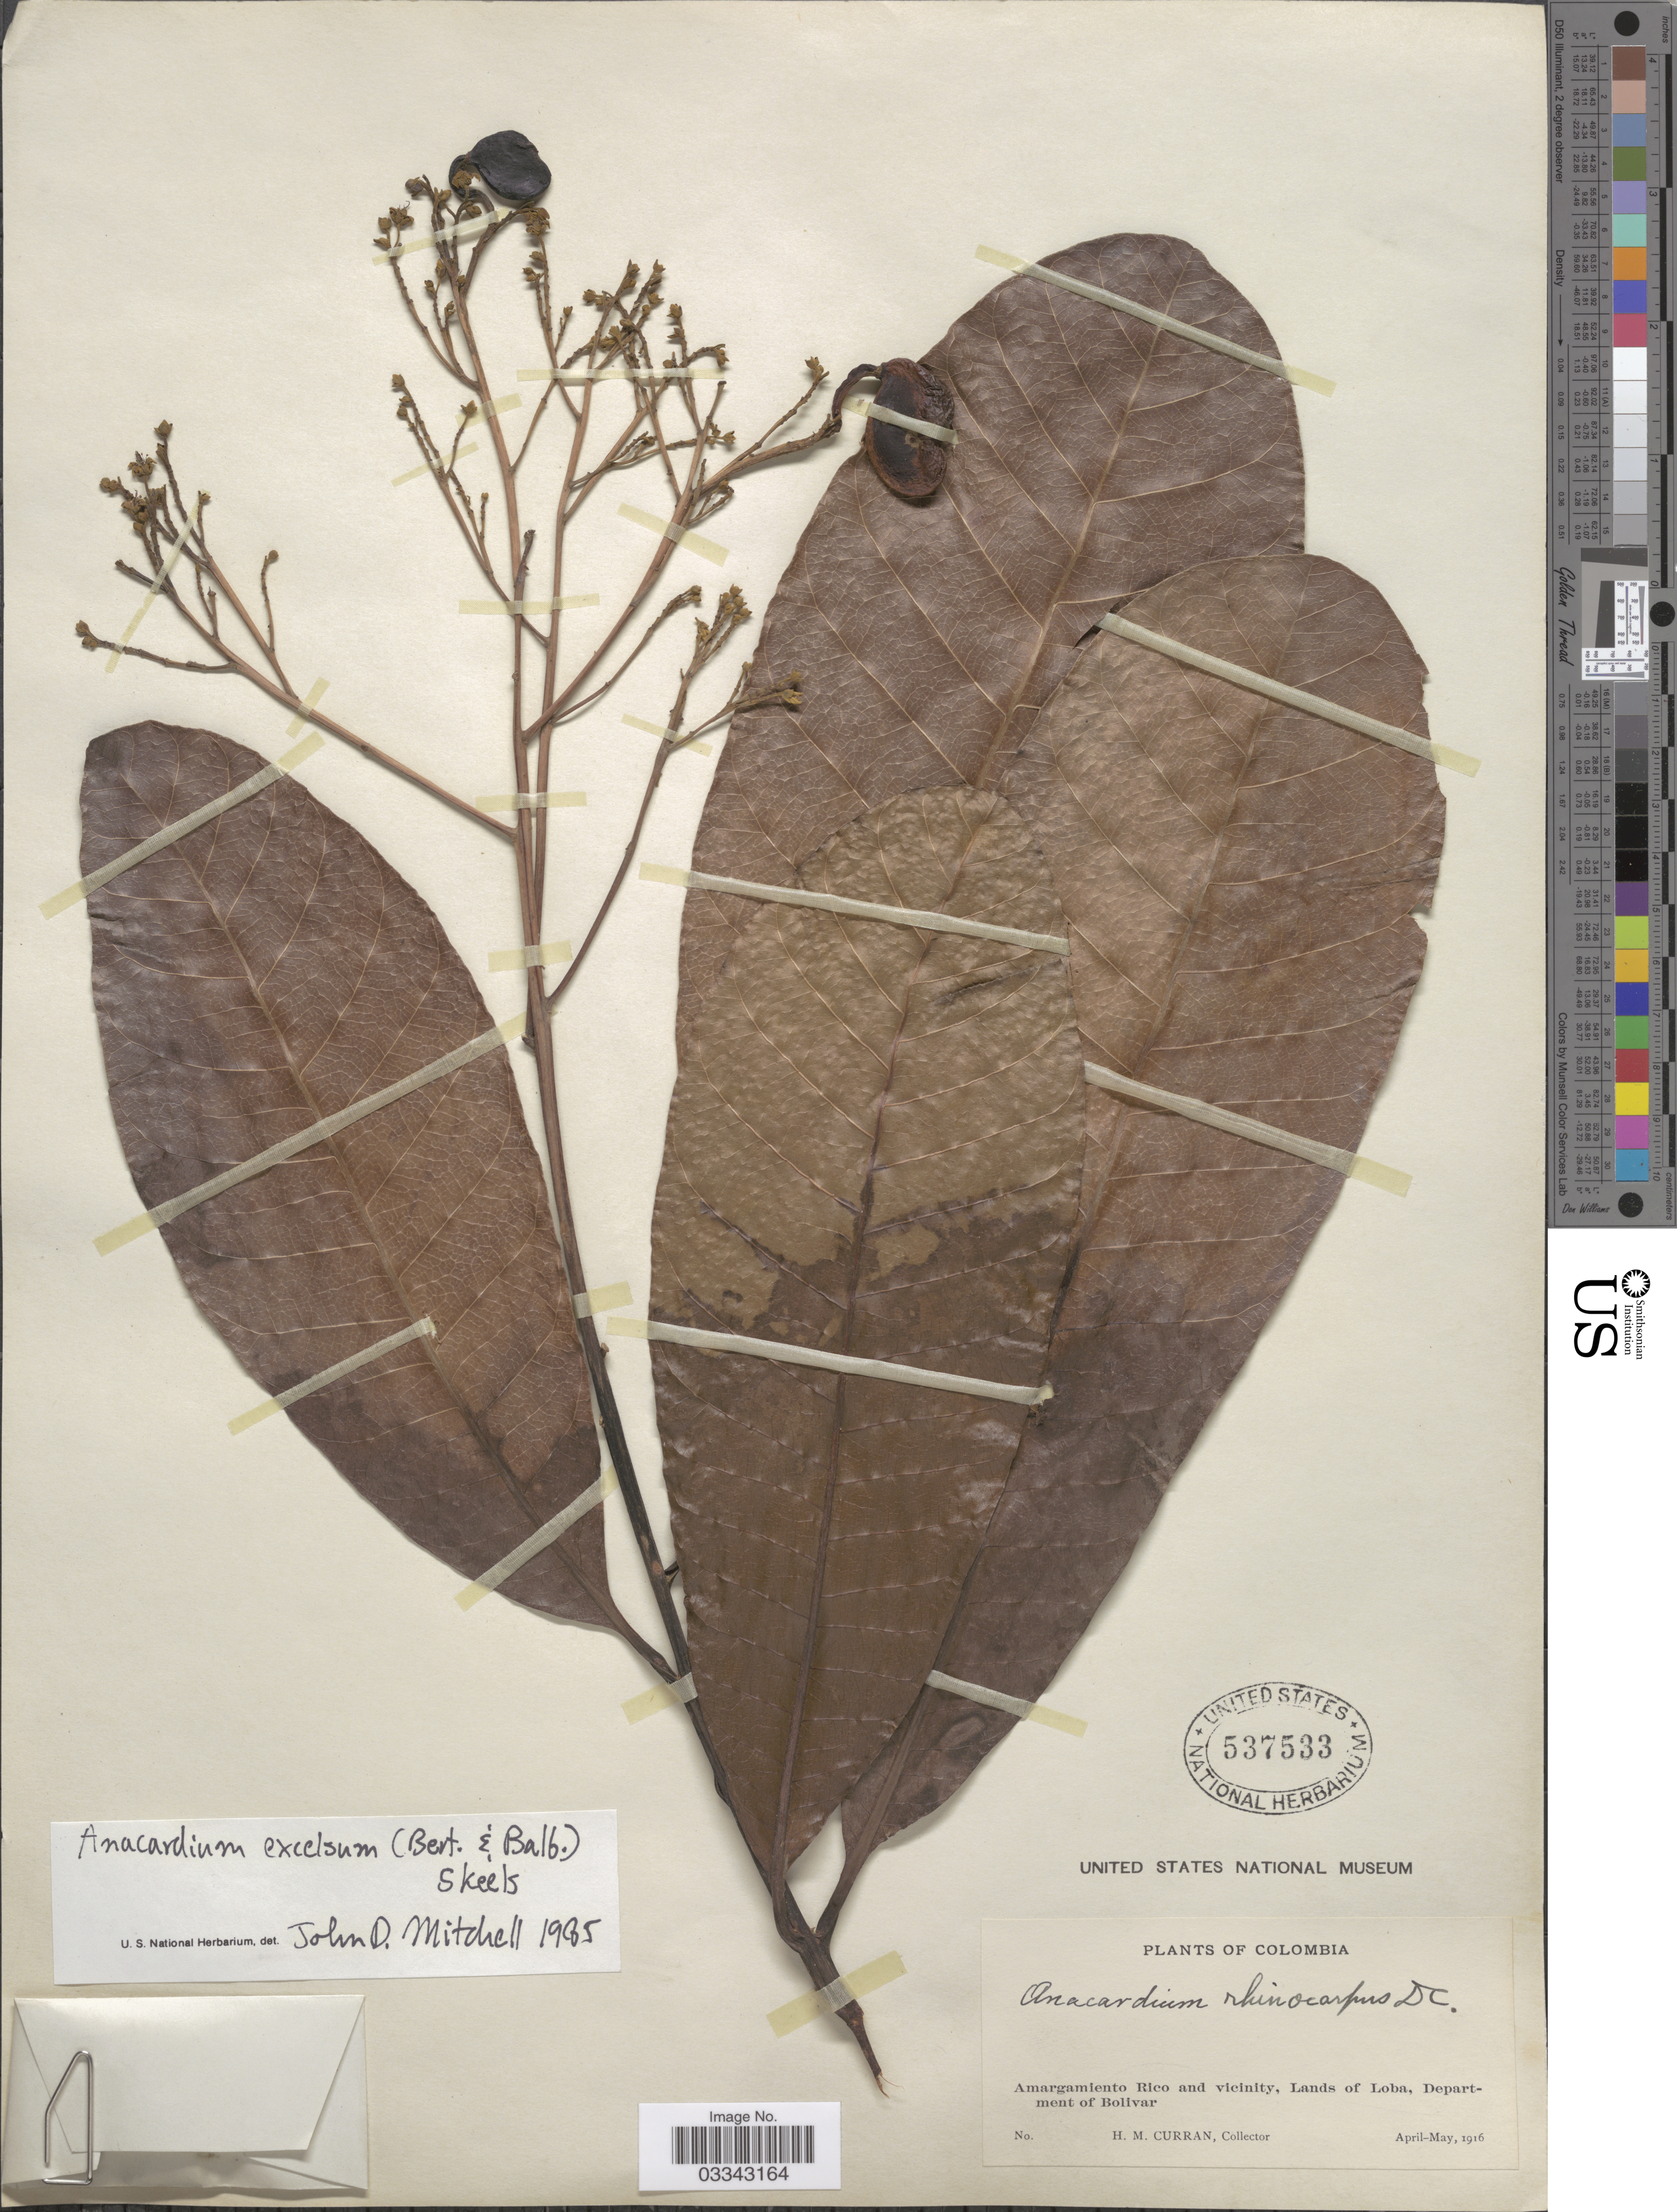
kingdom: Plantae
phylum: Tracheophyta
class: Magnoliopsida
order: Sapindales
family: Anacardiaceae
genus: Anacardium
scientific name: Anacardium excelsum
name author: (Kunth) Skeels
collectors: H. M. Curran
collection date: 1916-04/1916-05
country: Colombia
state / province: Bolívar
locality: Amargamiento Rico and vicinity, Lands of Loba, Department of Bolivar.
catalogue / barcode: US 537533